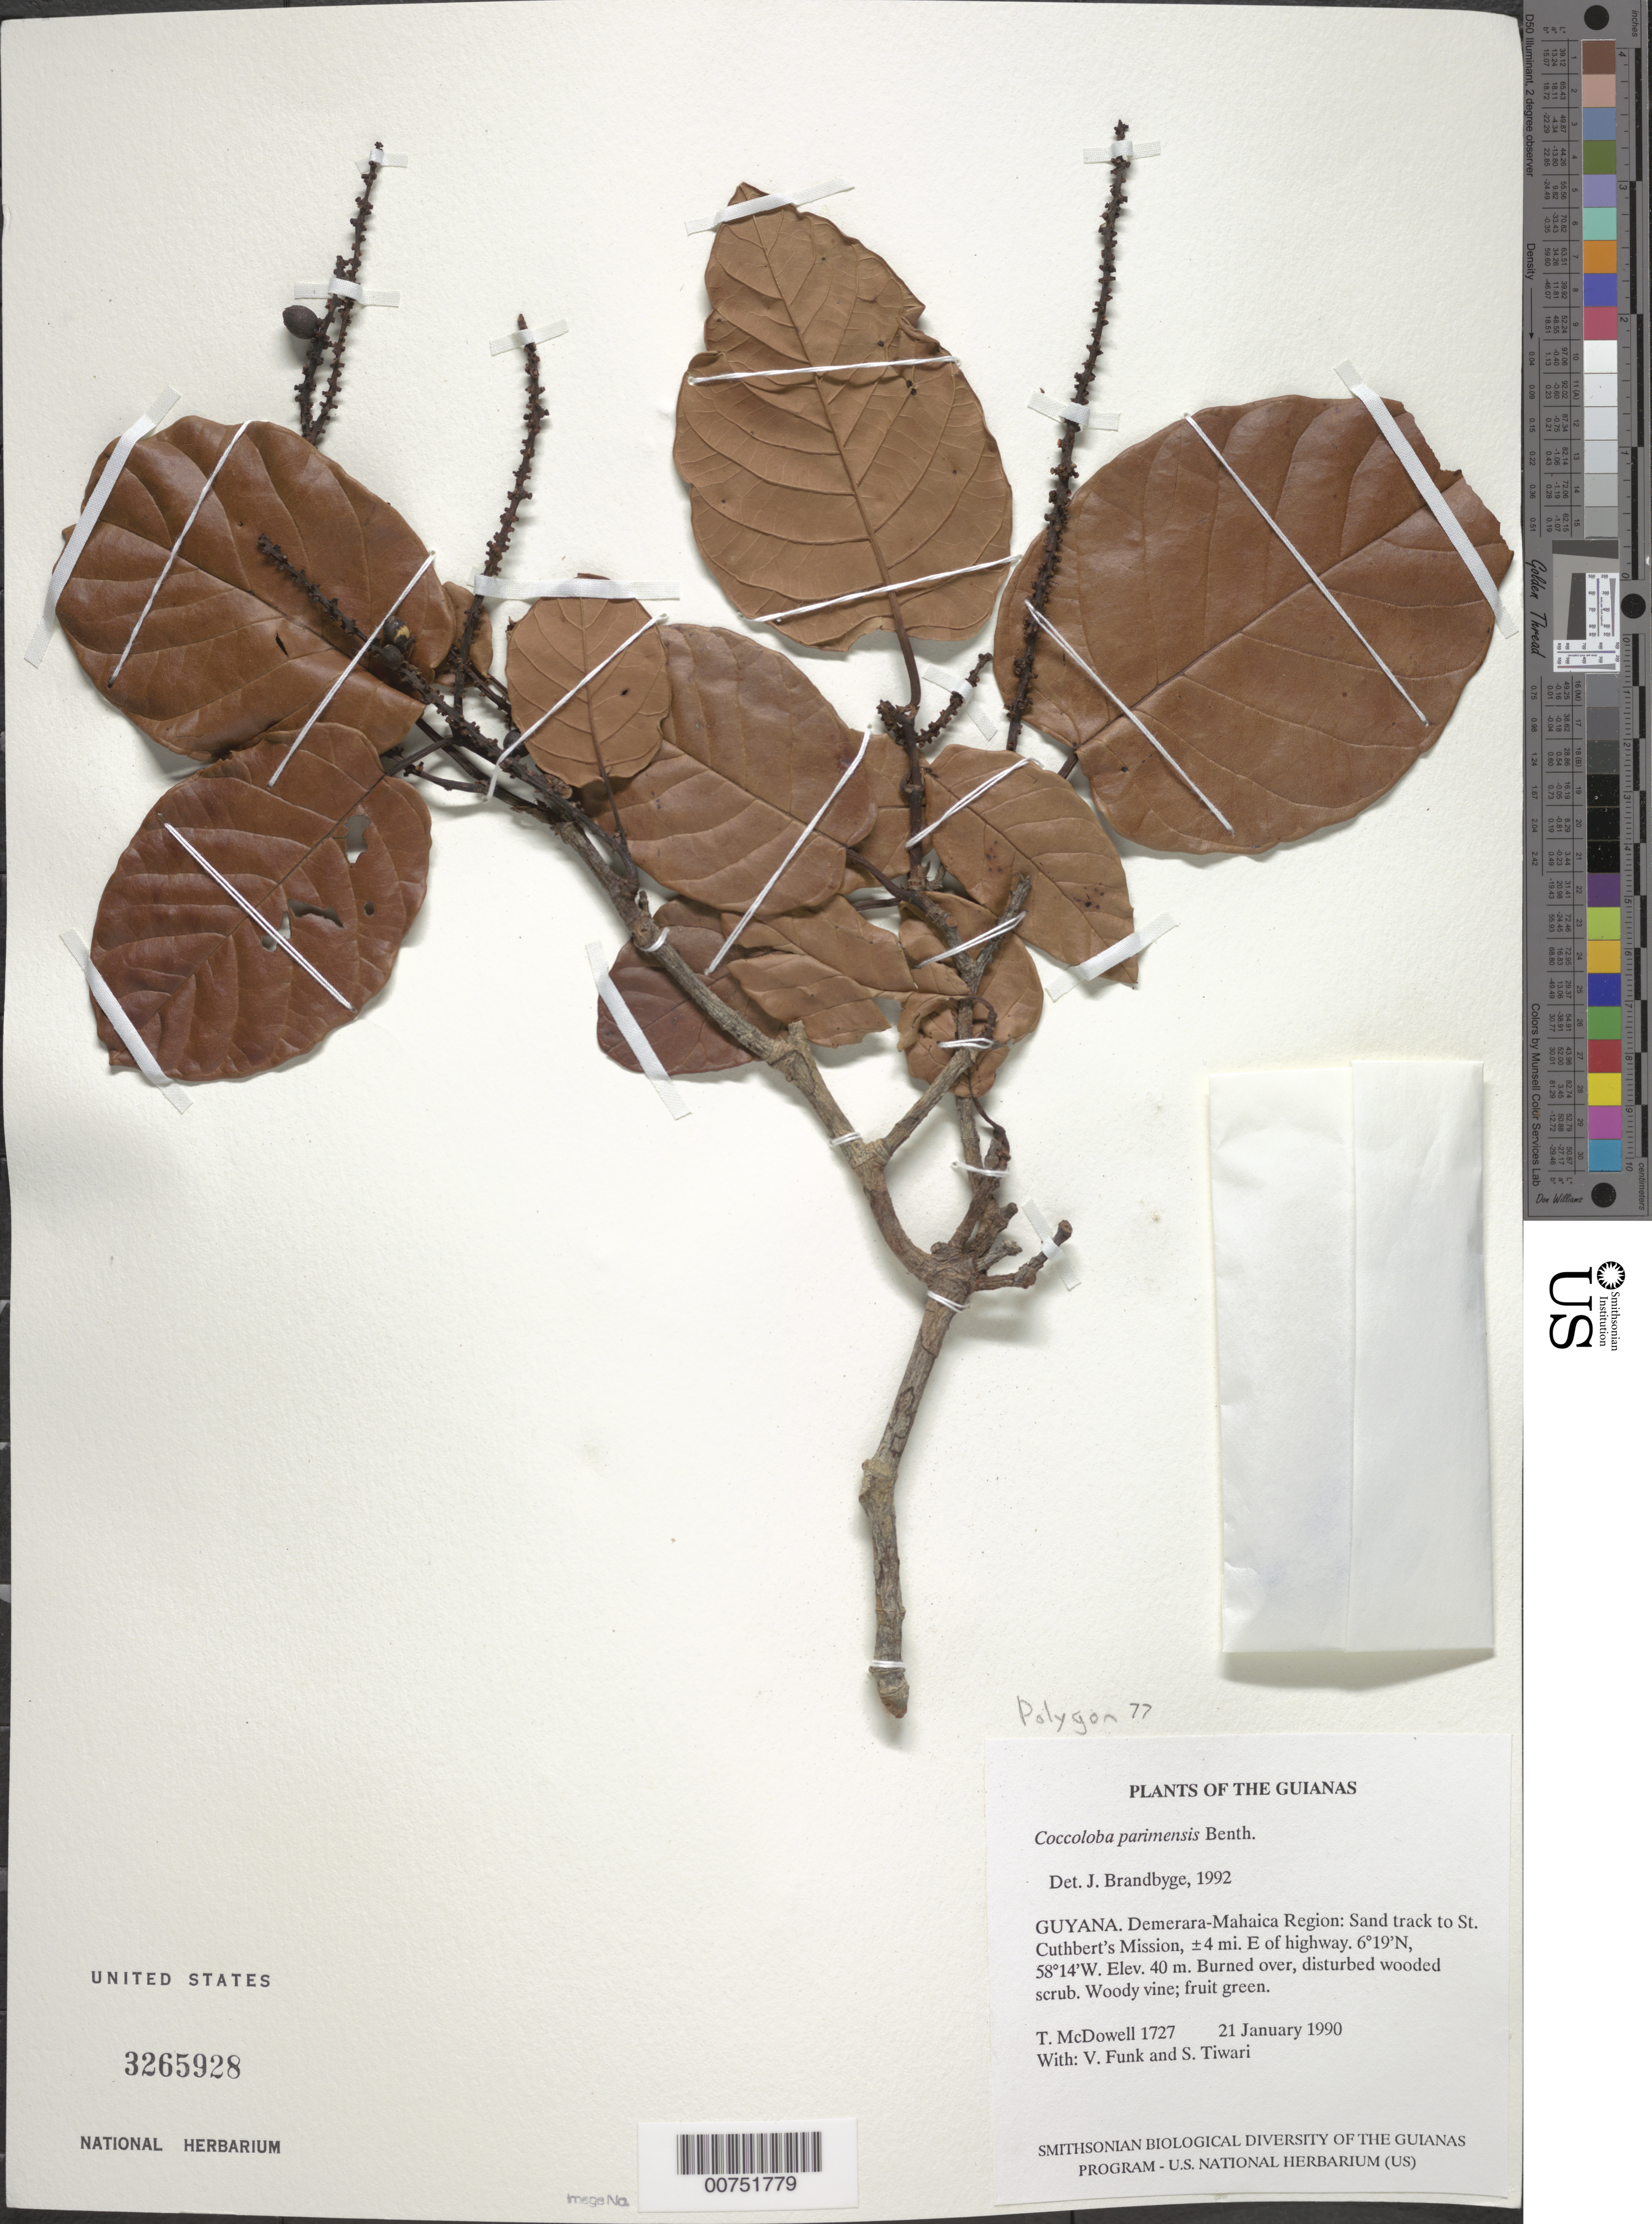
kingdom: Plantae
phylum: Tracheophyta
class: Magnoliopsida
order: Caryophyllales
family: Polygonaceae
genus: Coccoloba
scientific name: Coccoloba parimensis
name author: Benth.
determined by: Brandbyge, J.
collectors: T. McDowell, V. Funk & S. Tiwari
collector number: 1727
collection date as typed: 21 January 1990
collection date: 1990-01-21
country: Guyana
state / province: Demerara-Mahaica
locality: Sand track to St. Cuthbert's Mission, ±4 mi. E of highway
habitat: Burned over, highly disturbed wooded scrub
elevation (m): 40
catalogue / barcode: US 3265928